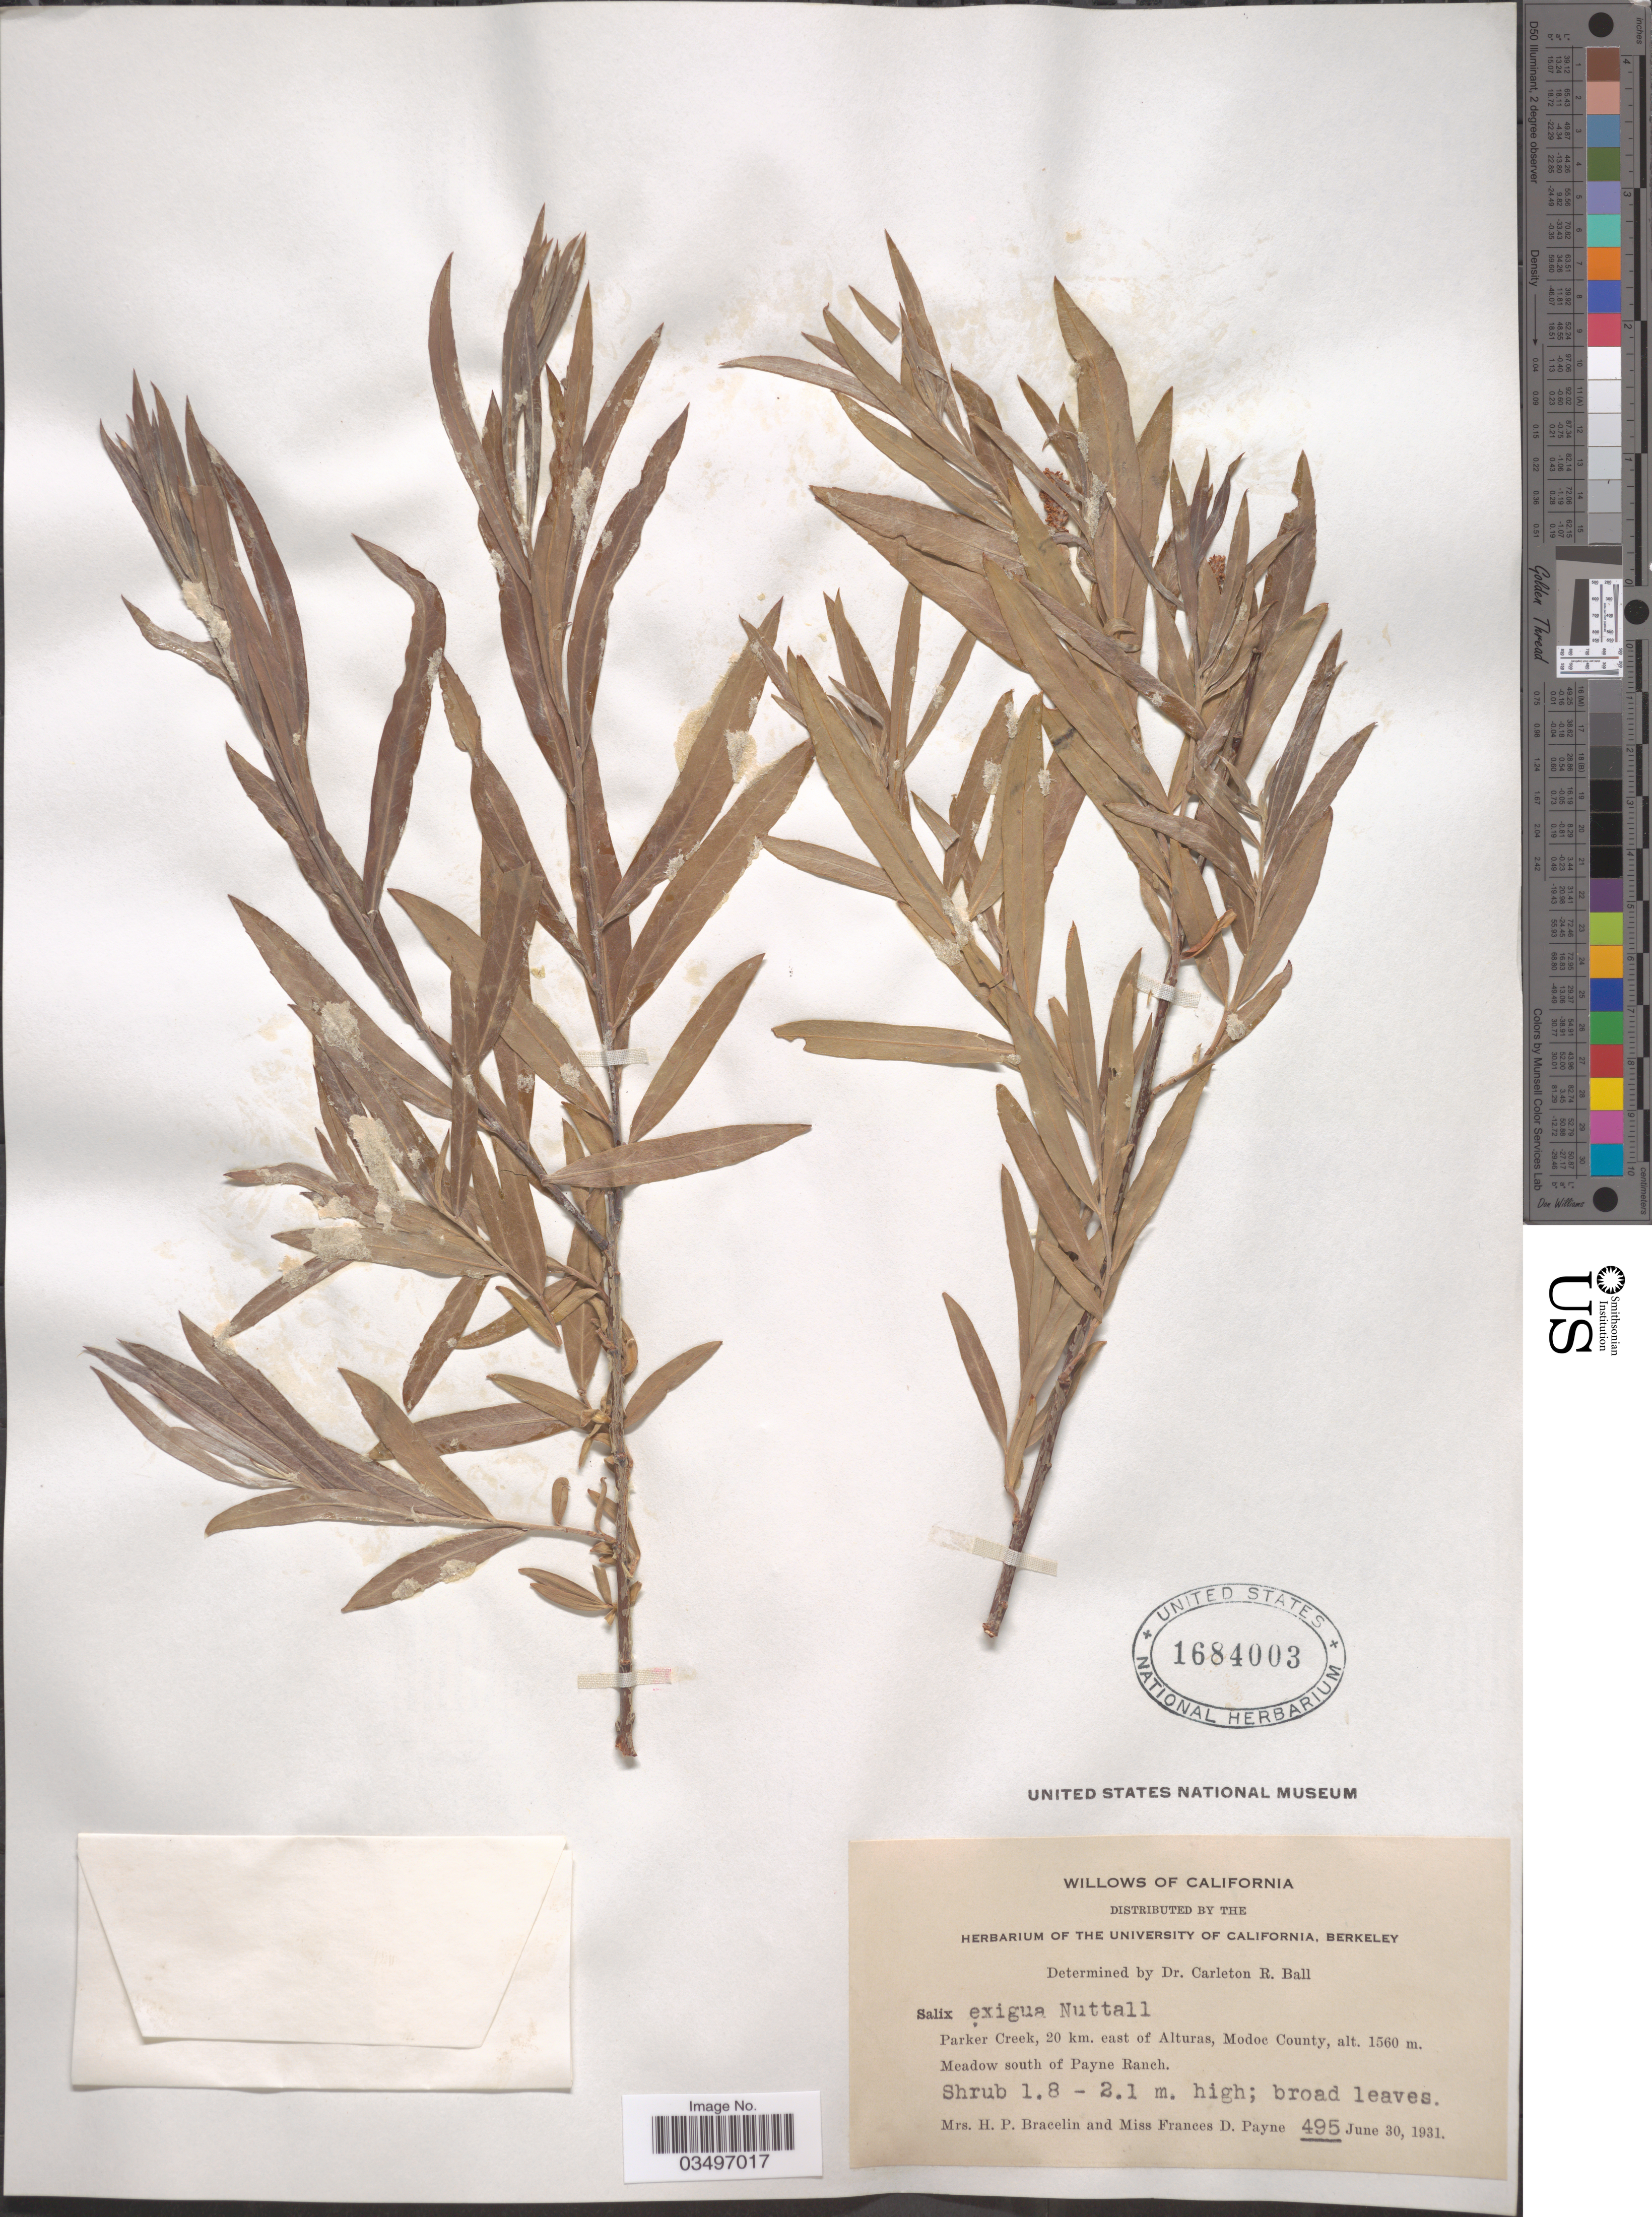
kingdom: Plantae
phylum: Tracheophyta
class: Magnoliopsida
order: Malpighiales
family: Salicaceae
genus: Salix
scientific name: Salix exigua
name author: Nutt.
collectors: H. Bracelin & F. Payne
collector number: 495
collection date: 1931-06-30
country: United States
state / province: California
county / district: Modoc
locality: Parker Creek, 20 km. east of Alturas, Modoc County. Meadow south of Payne Ranch.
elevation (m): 1560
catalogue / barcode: US 1684003